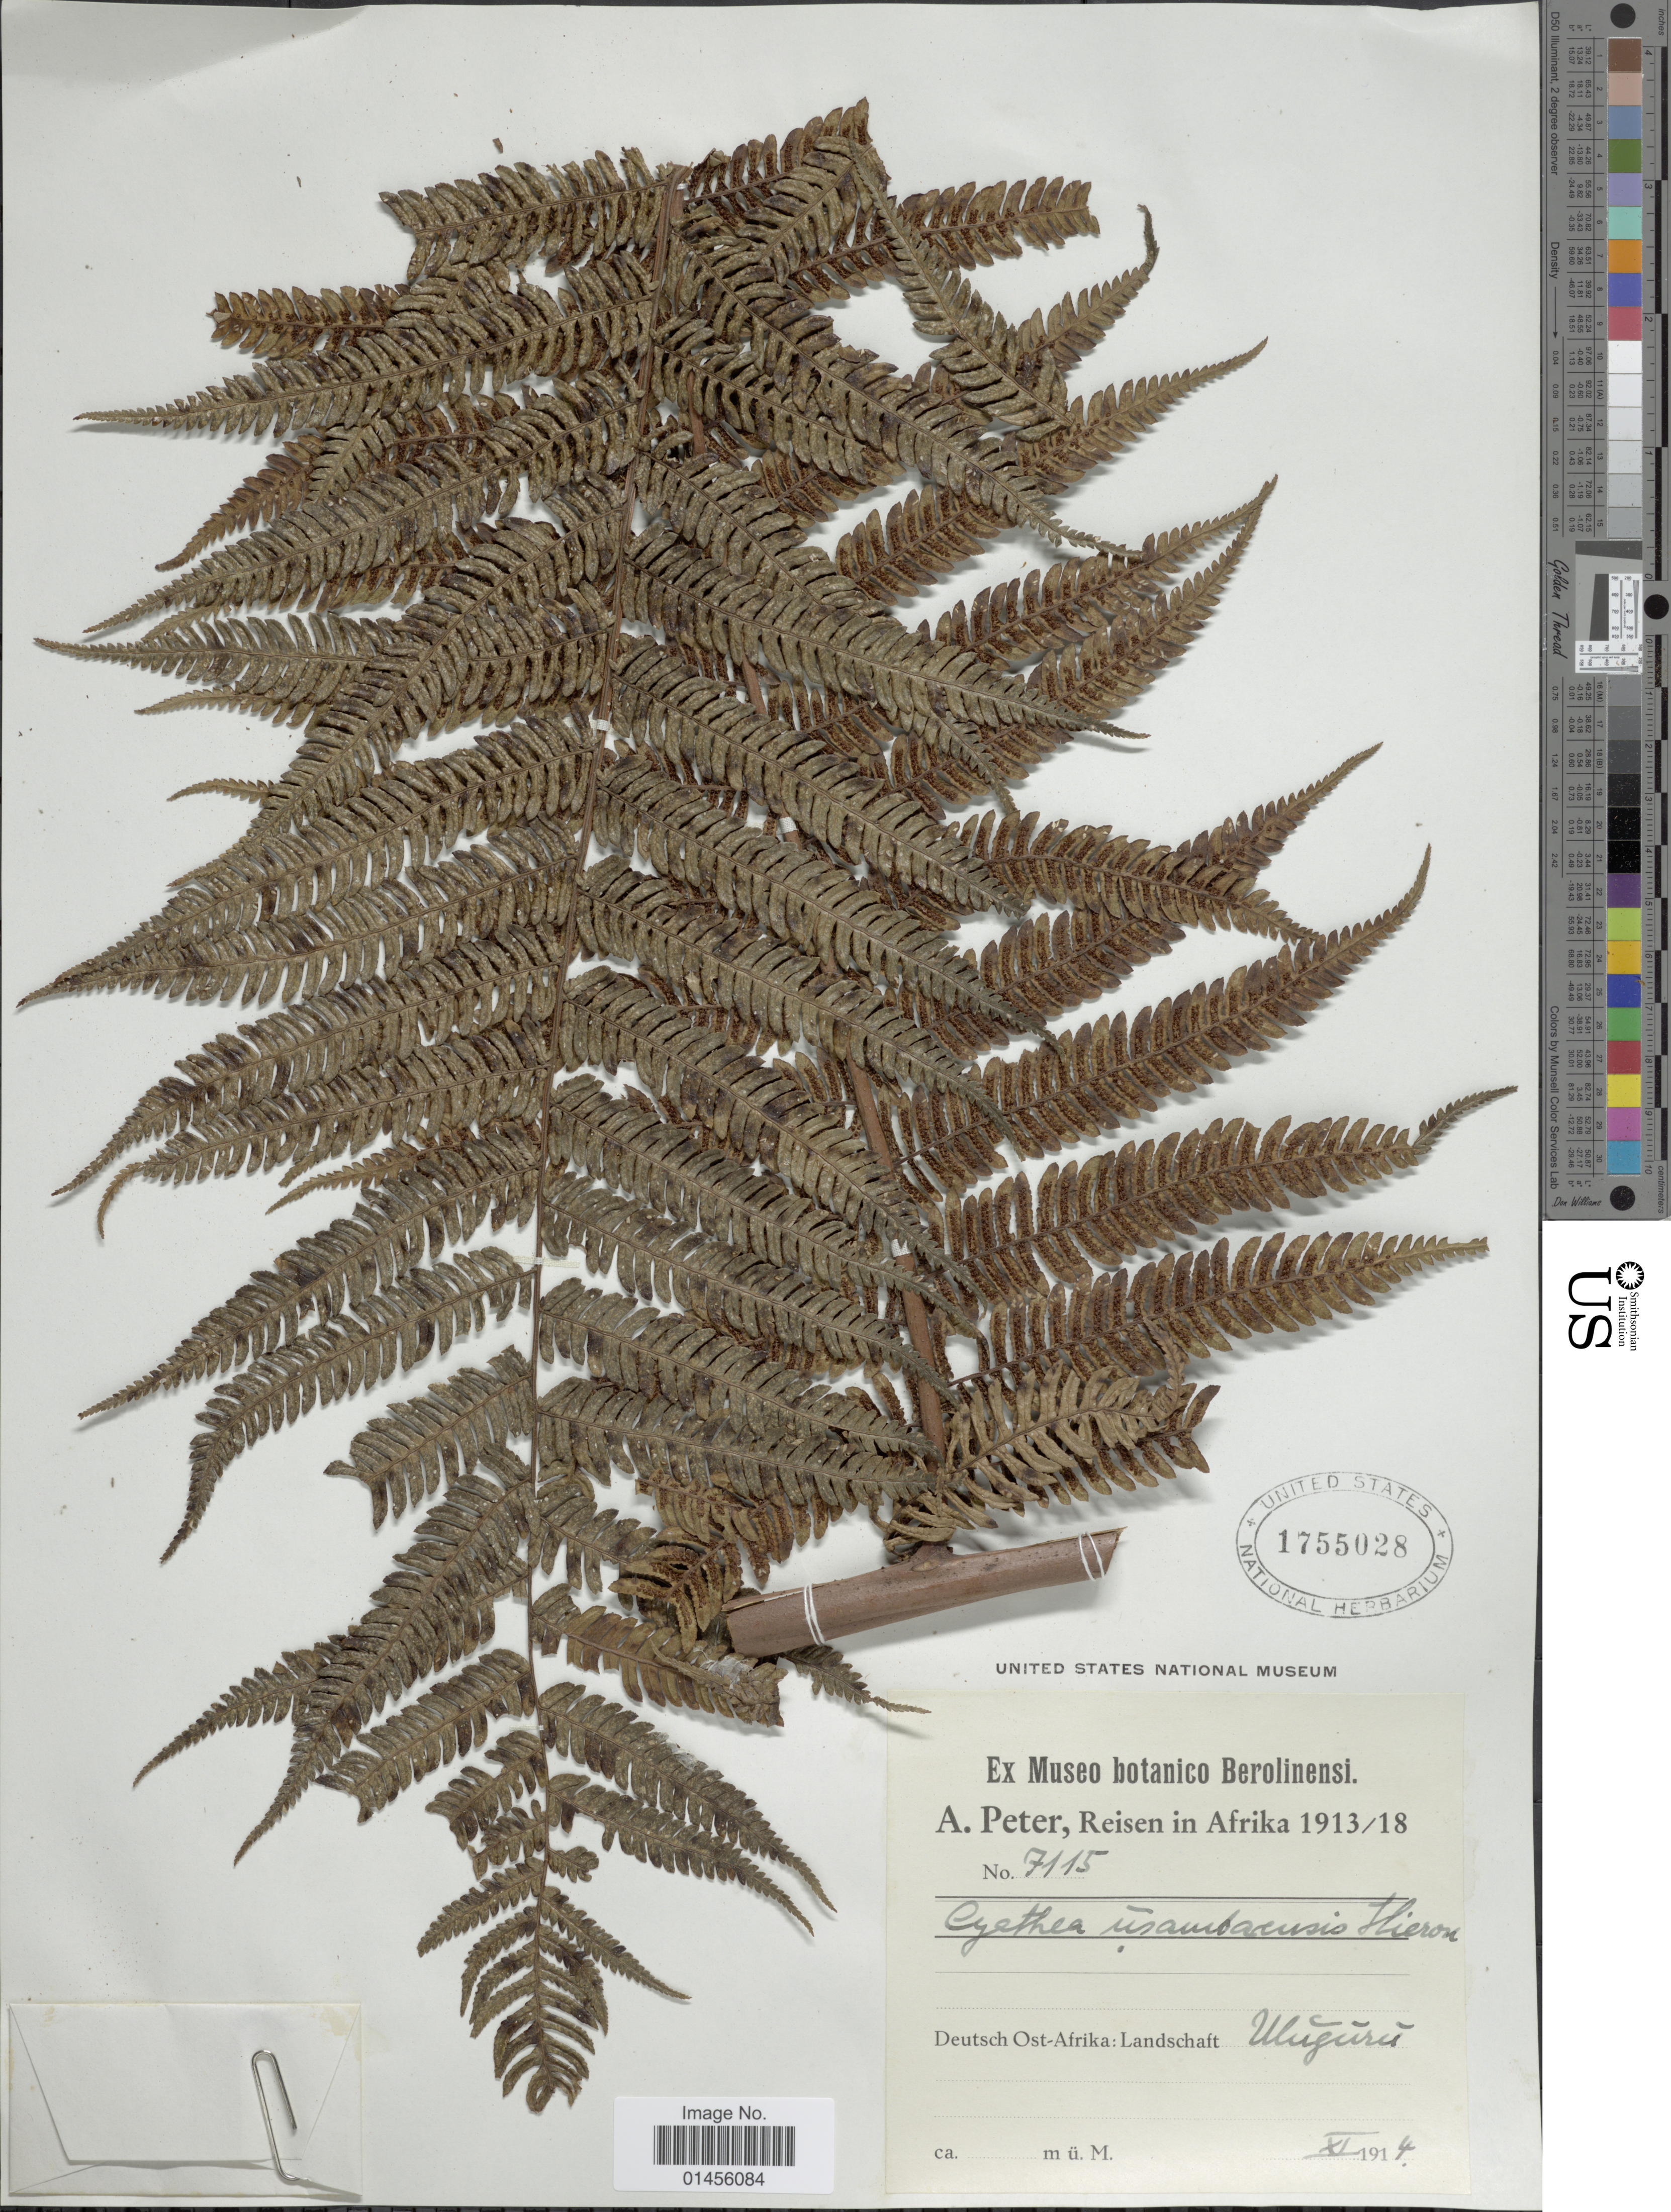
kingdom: Plantae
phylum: Tracheophyta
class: Polypodiopsida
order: Cyatheales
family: Cyatheaceae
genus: Alsophila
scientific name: Alsophila manniana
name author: (Hook.) R.M. Tryon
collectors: A. Peter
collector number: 7115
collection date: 1914-11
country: Tanzania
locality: Deutsch Ost-Afrika: Landschaft Ulugurus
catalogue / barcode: US 1755028